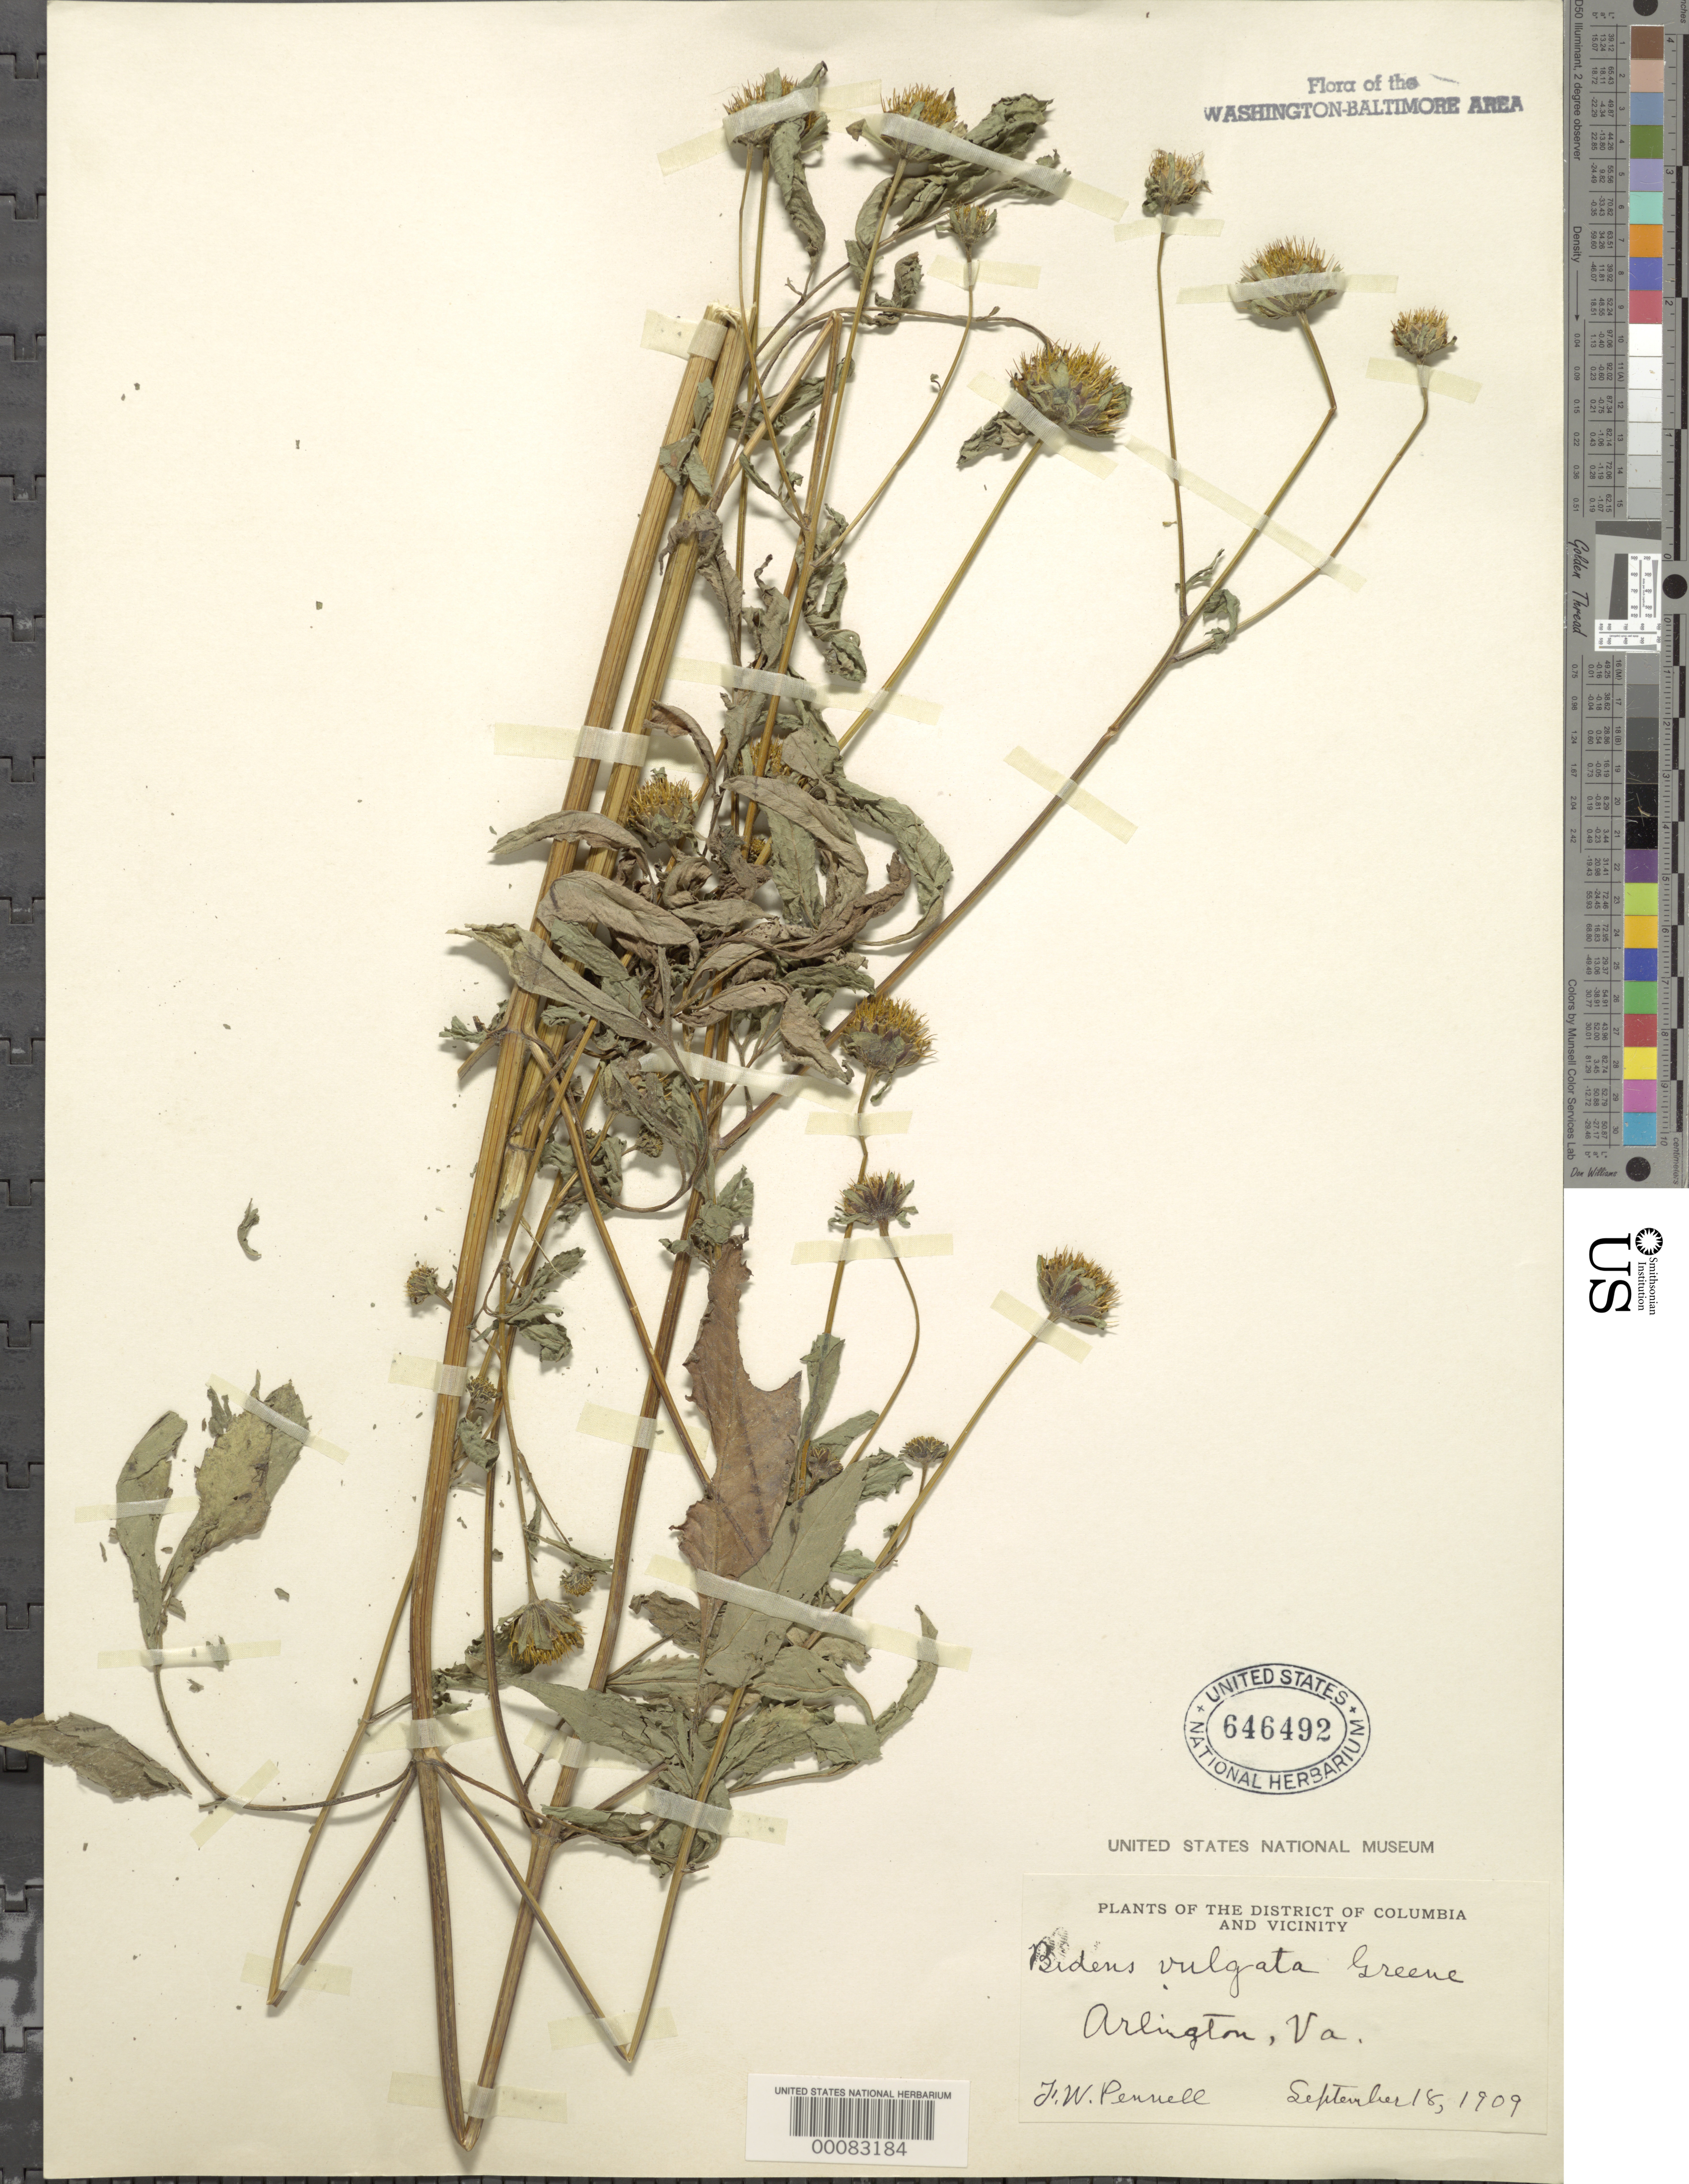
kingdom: Plantae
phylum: Tracheophyta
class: Magnoliopsida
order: Asterales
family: Asteraceae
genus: Bidens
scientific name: Bidens vulgata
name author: Greene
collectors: F. W. Pennell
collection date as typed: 18 Sep 1909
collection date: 1909-09-18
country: United States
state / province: Virginia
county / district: Arlington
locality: Arlington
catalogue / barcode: US 646492